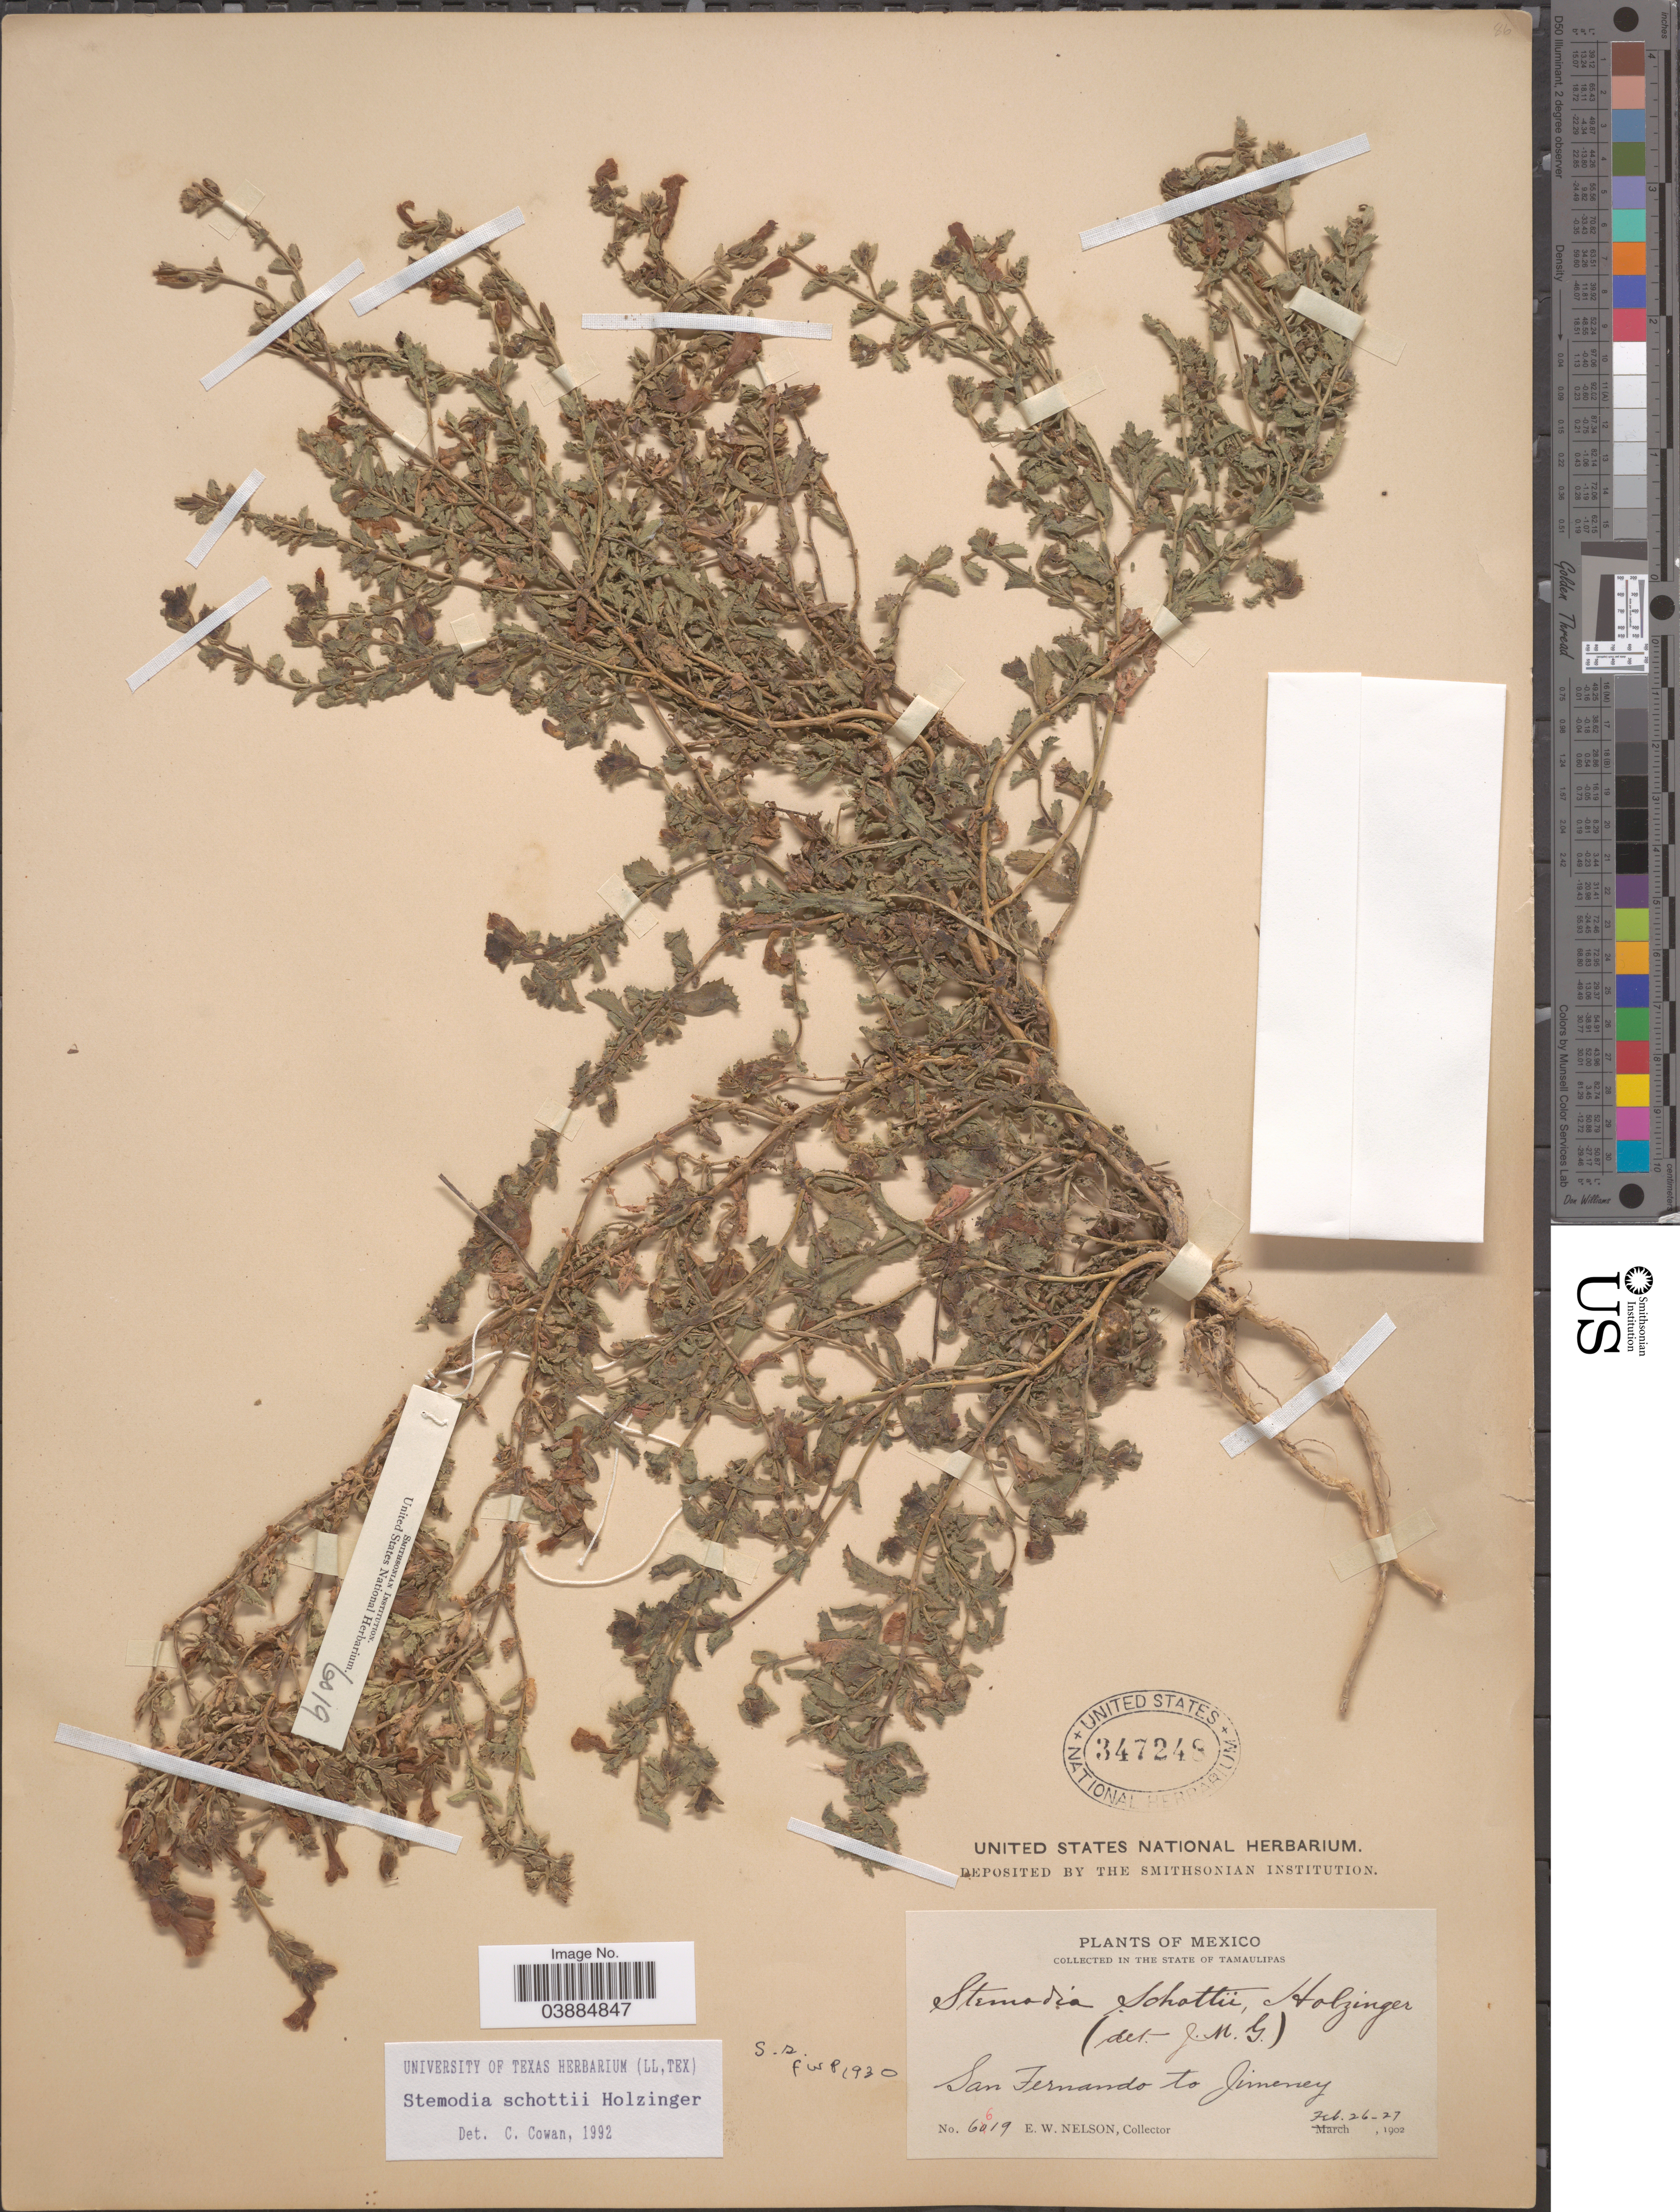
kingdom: Plantae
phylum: Tracheophyta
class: Magnoliopsida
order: Lamiales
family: Plantaginaceae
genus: Stemodia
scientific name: Stemodia schottii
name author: Holz.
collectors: E. W. Nelson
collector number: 6619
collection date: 1902-02-26/1902-02-27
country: Mexico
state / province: Tamaulipas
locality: San Fernando to Jimeney.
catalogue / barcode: US 347248